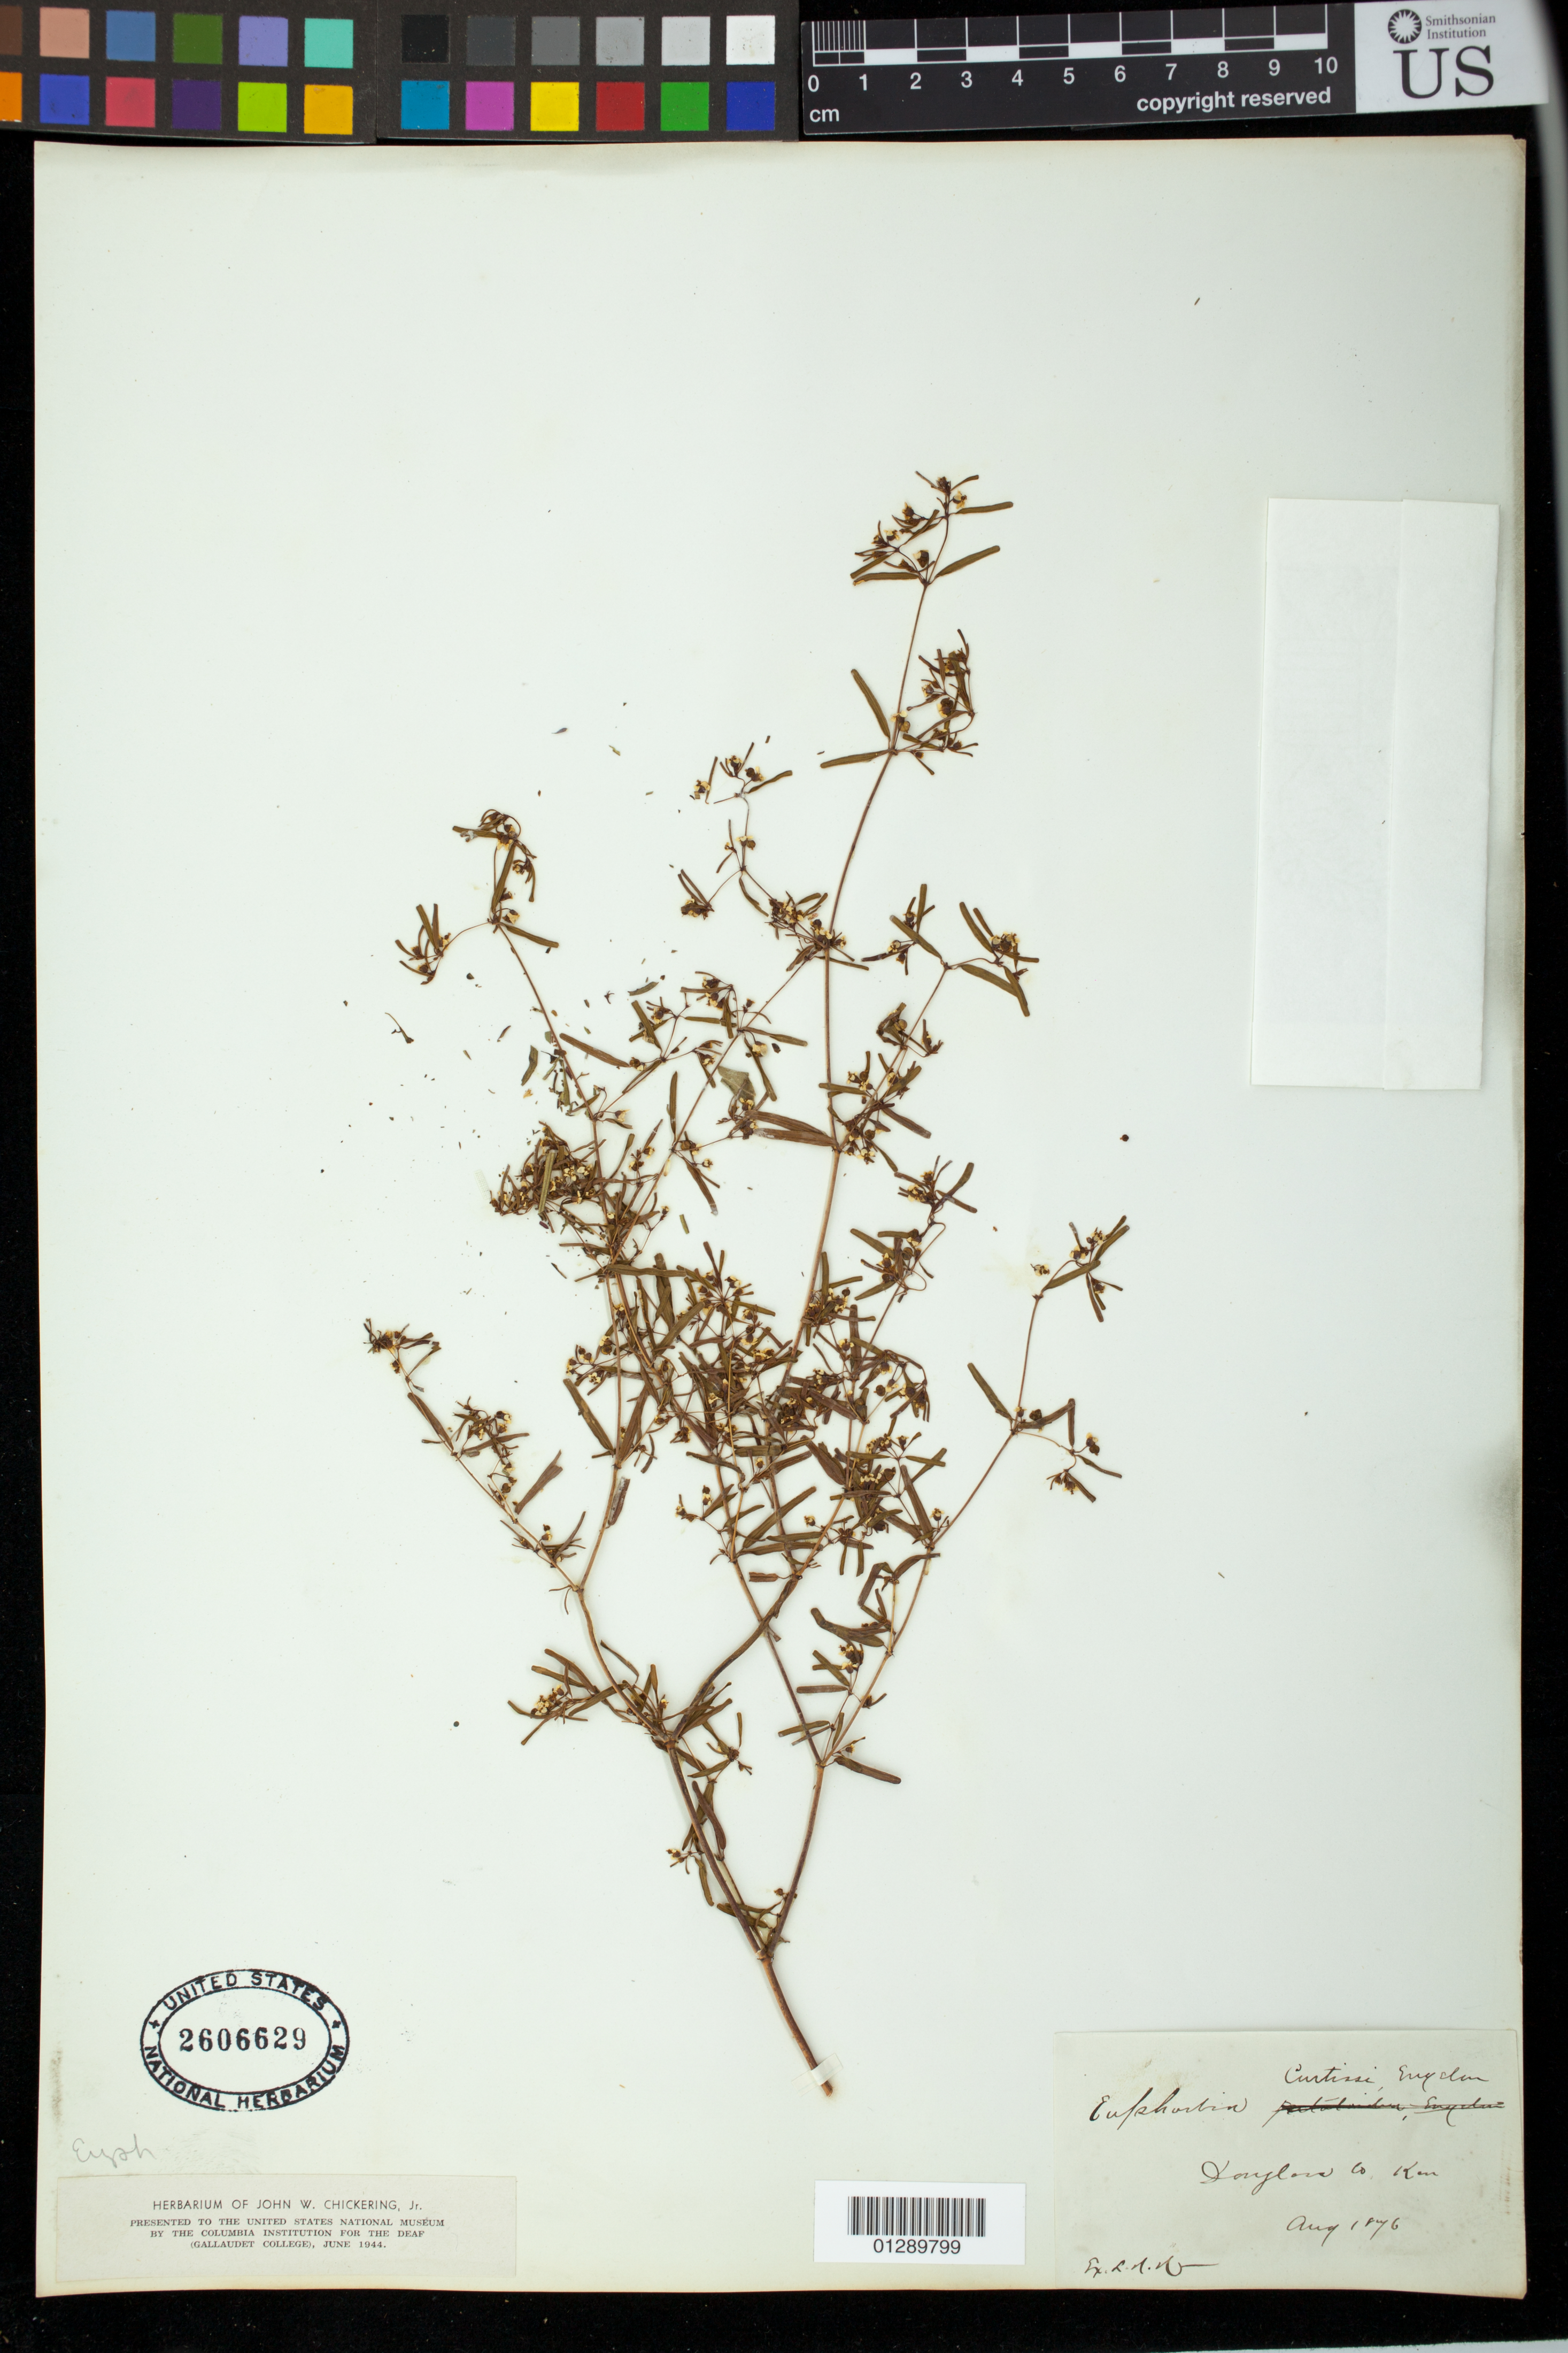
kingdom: Plantae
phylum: Tracheophyta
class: Magnoliopsida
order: Malpighiales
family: Euphorbiaceae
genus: Euphorbia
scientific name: Euphorbia curtisii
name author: Engelm.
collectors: L. Hoysradt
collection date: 1876-08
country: United States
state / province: Kansas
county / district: Douglas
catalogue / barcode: US 2606629